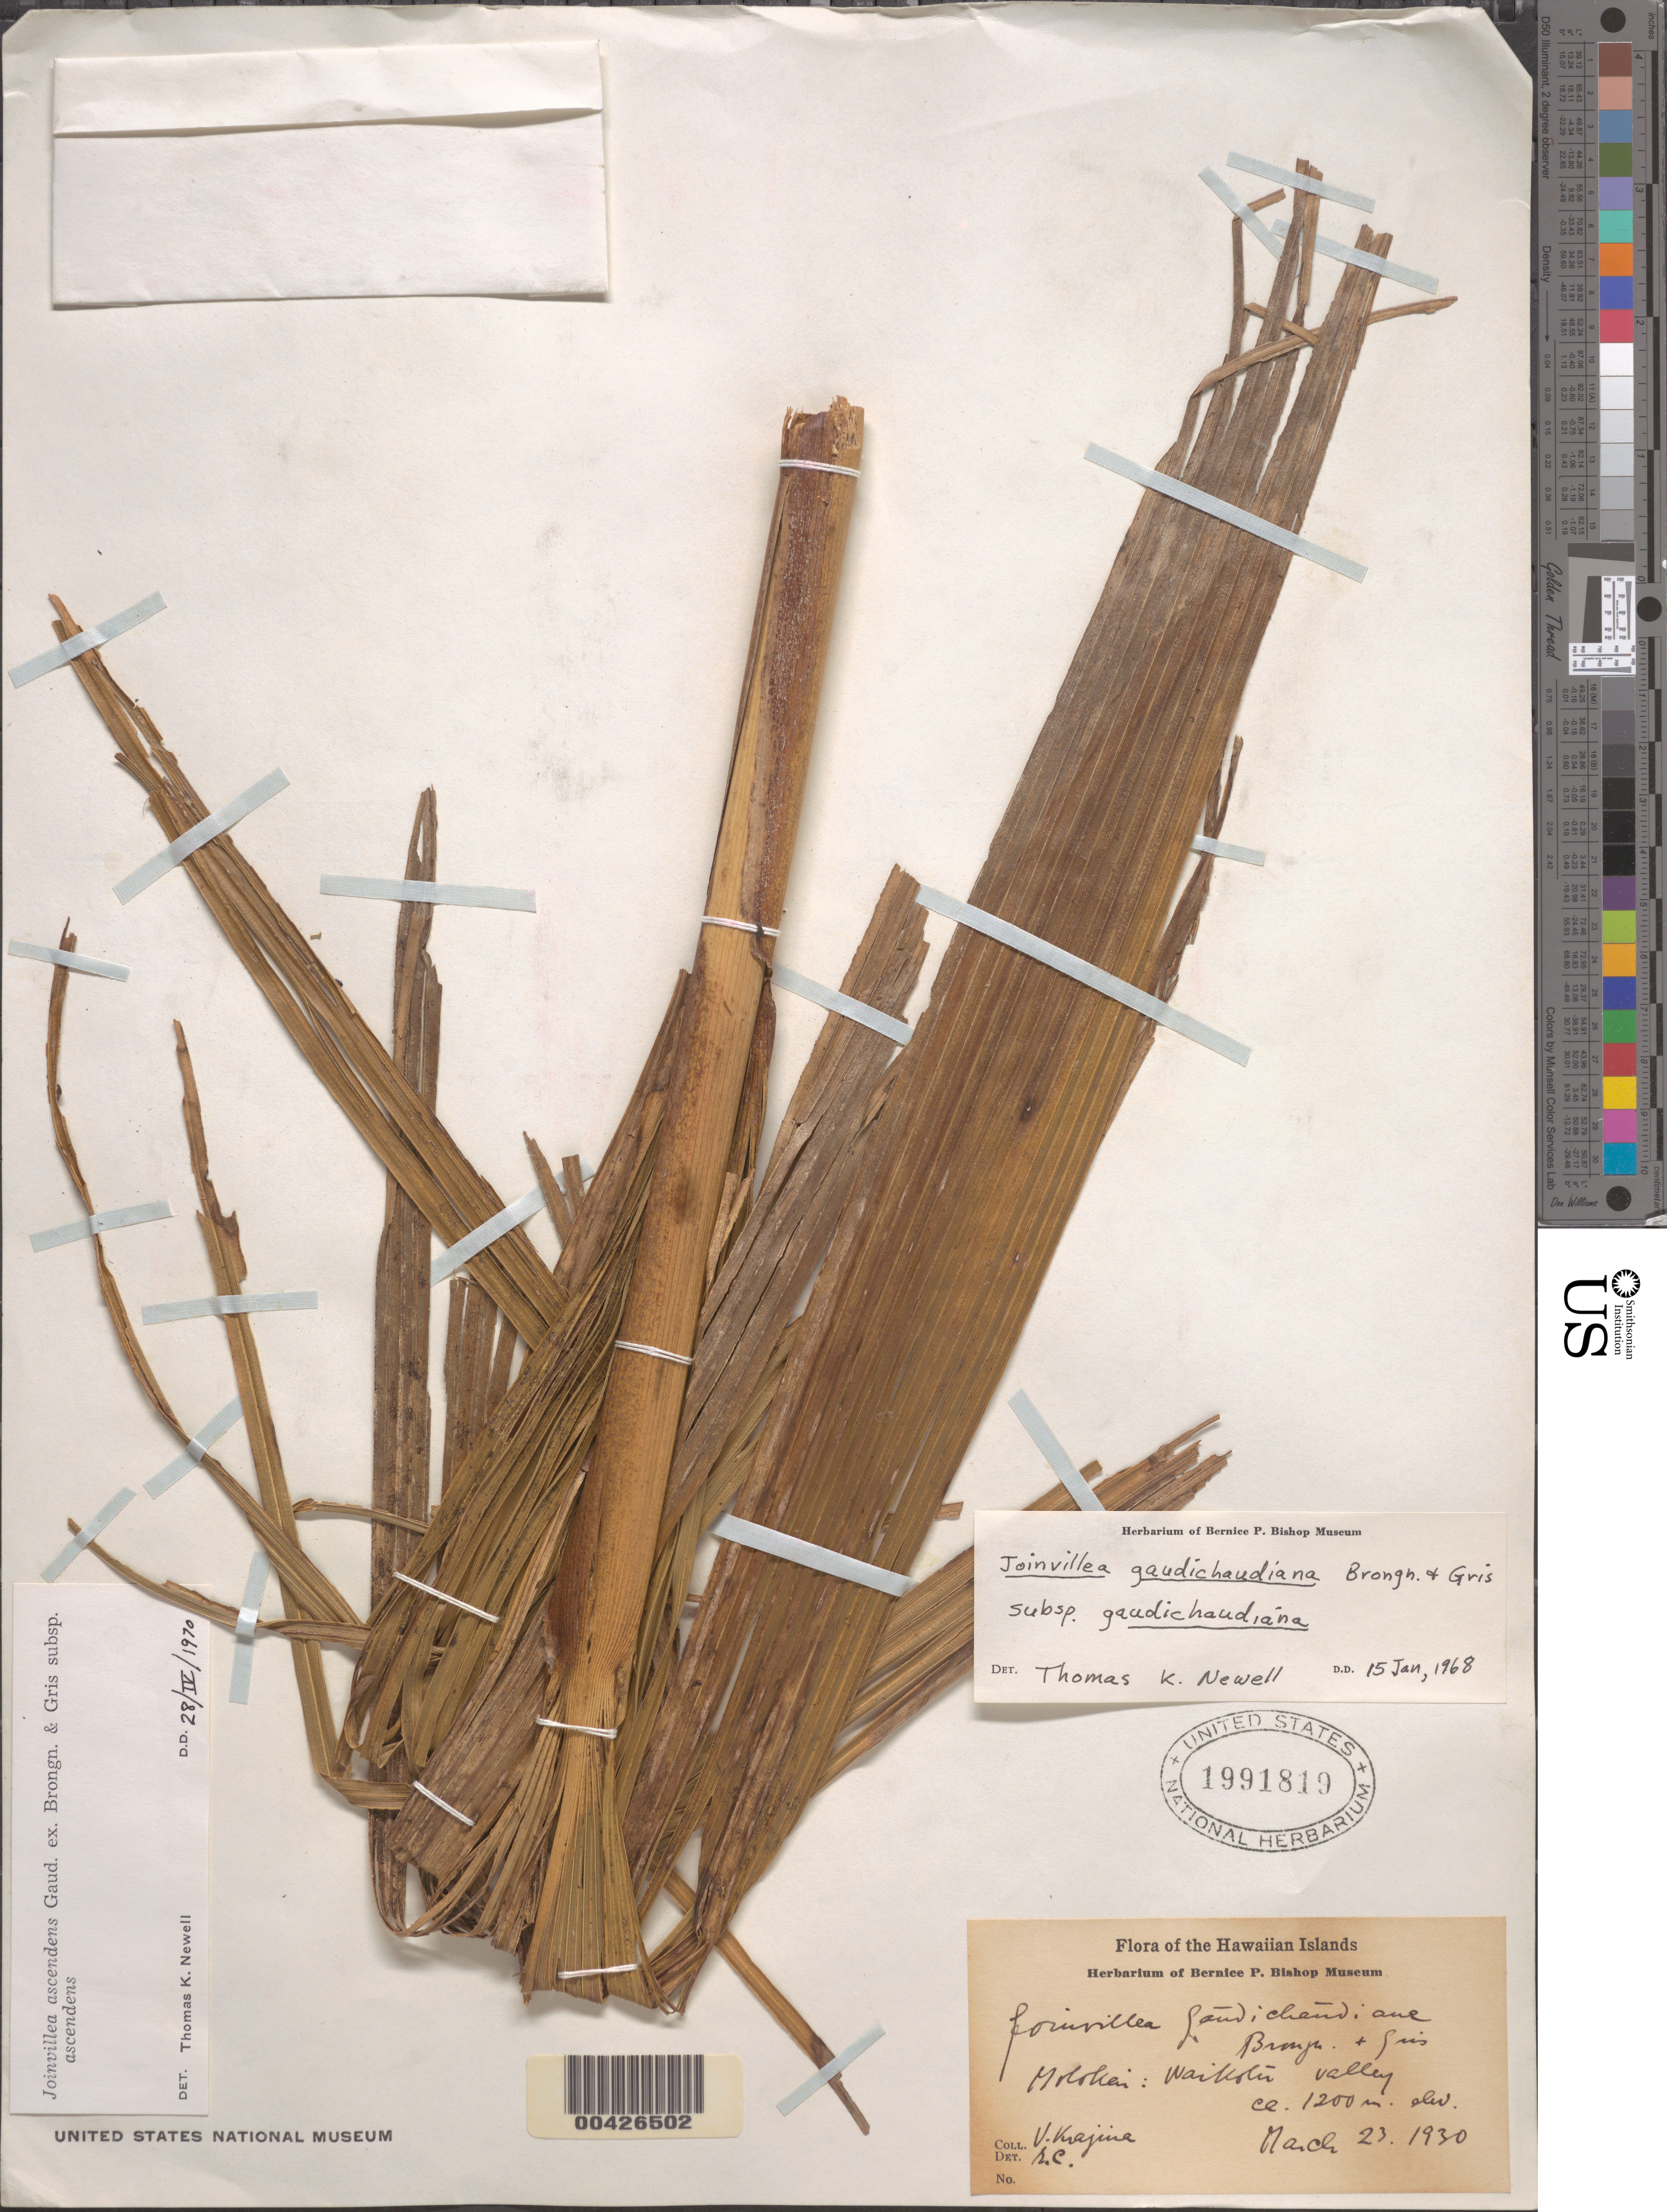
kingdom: Plantae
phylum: Tracheophyta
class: Liliopsida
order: Poales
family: Joinvilleaceae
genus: Joinvillea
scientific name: Joinvillea ascendens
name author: Gaudich. ex Brongn. & Gris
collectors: V. Krajina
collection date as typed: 23 Mar 1930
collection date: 1930-03-23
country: United States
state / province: Hawaii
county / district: Maui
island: Moloka'i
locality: Waikolu Valley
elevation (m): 1200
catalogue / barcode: US 1991819